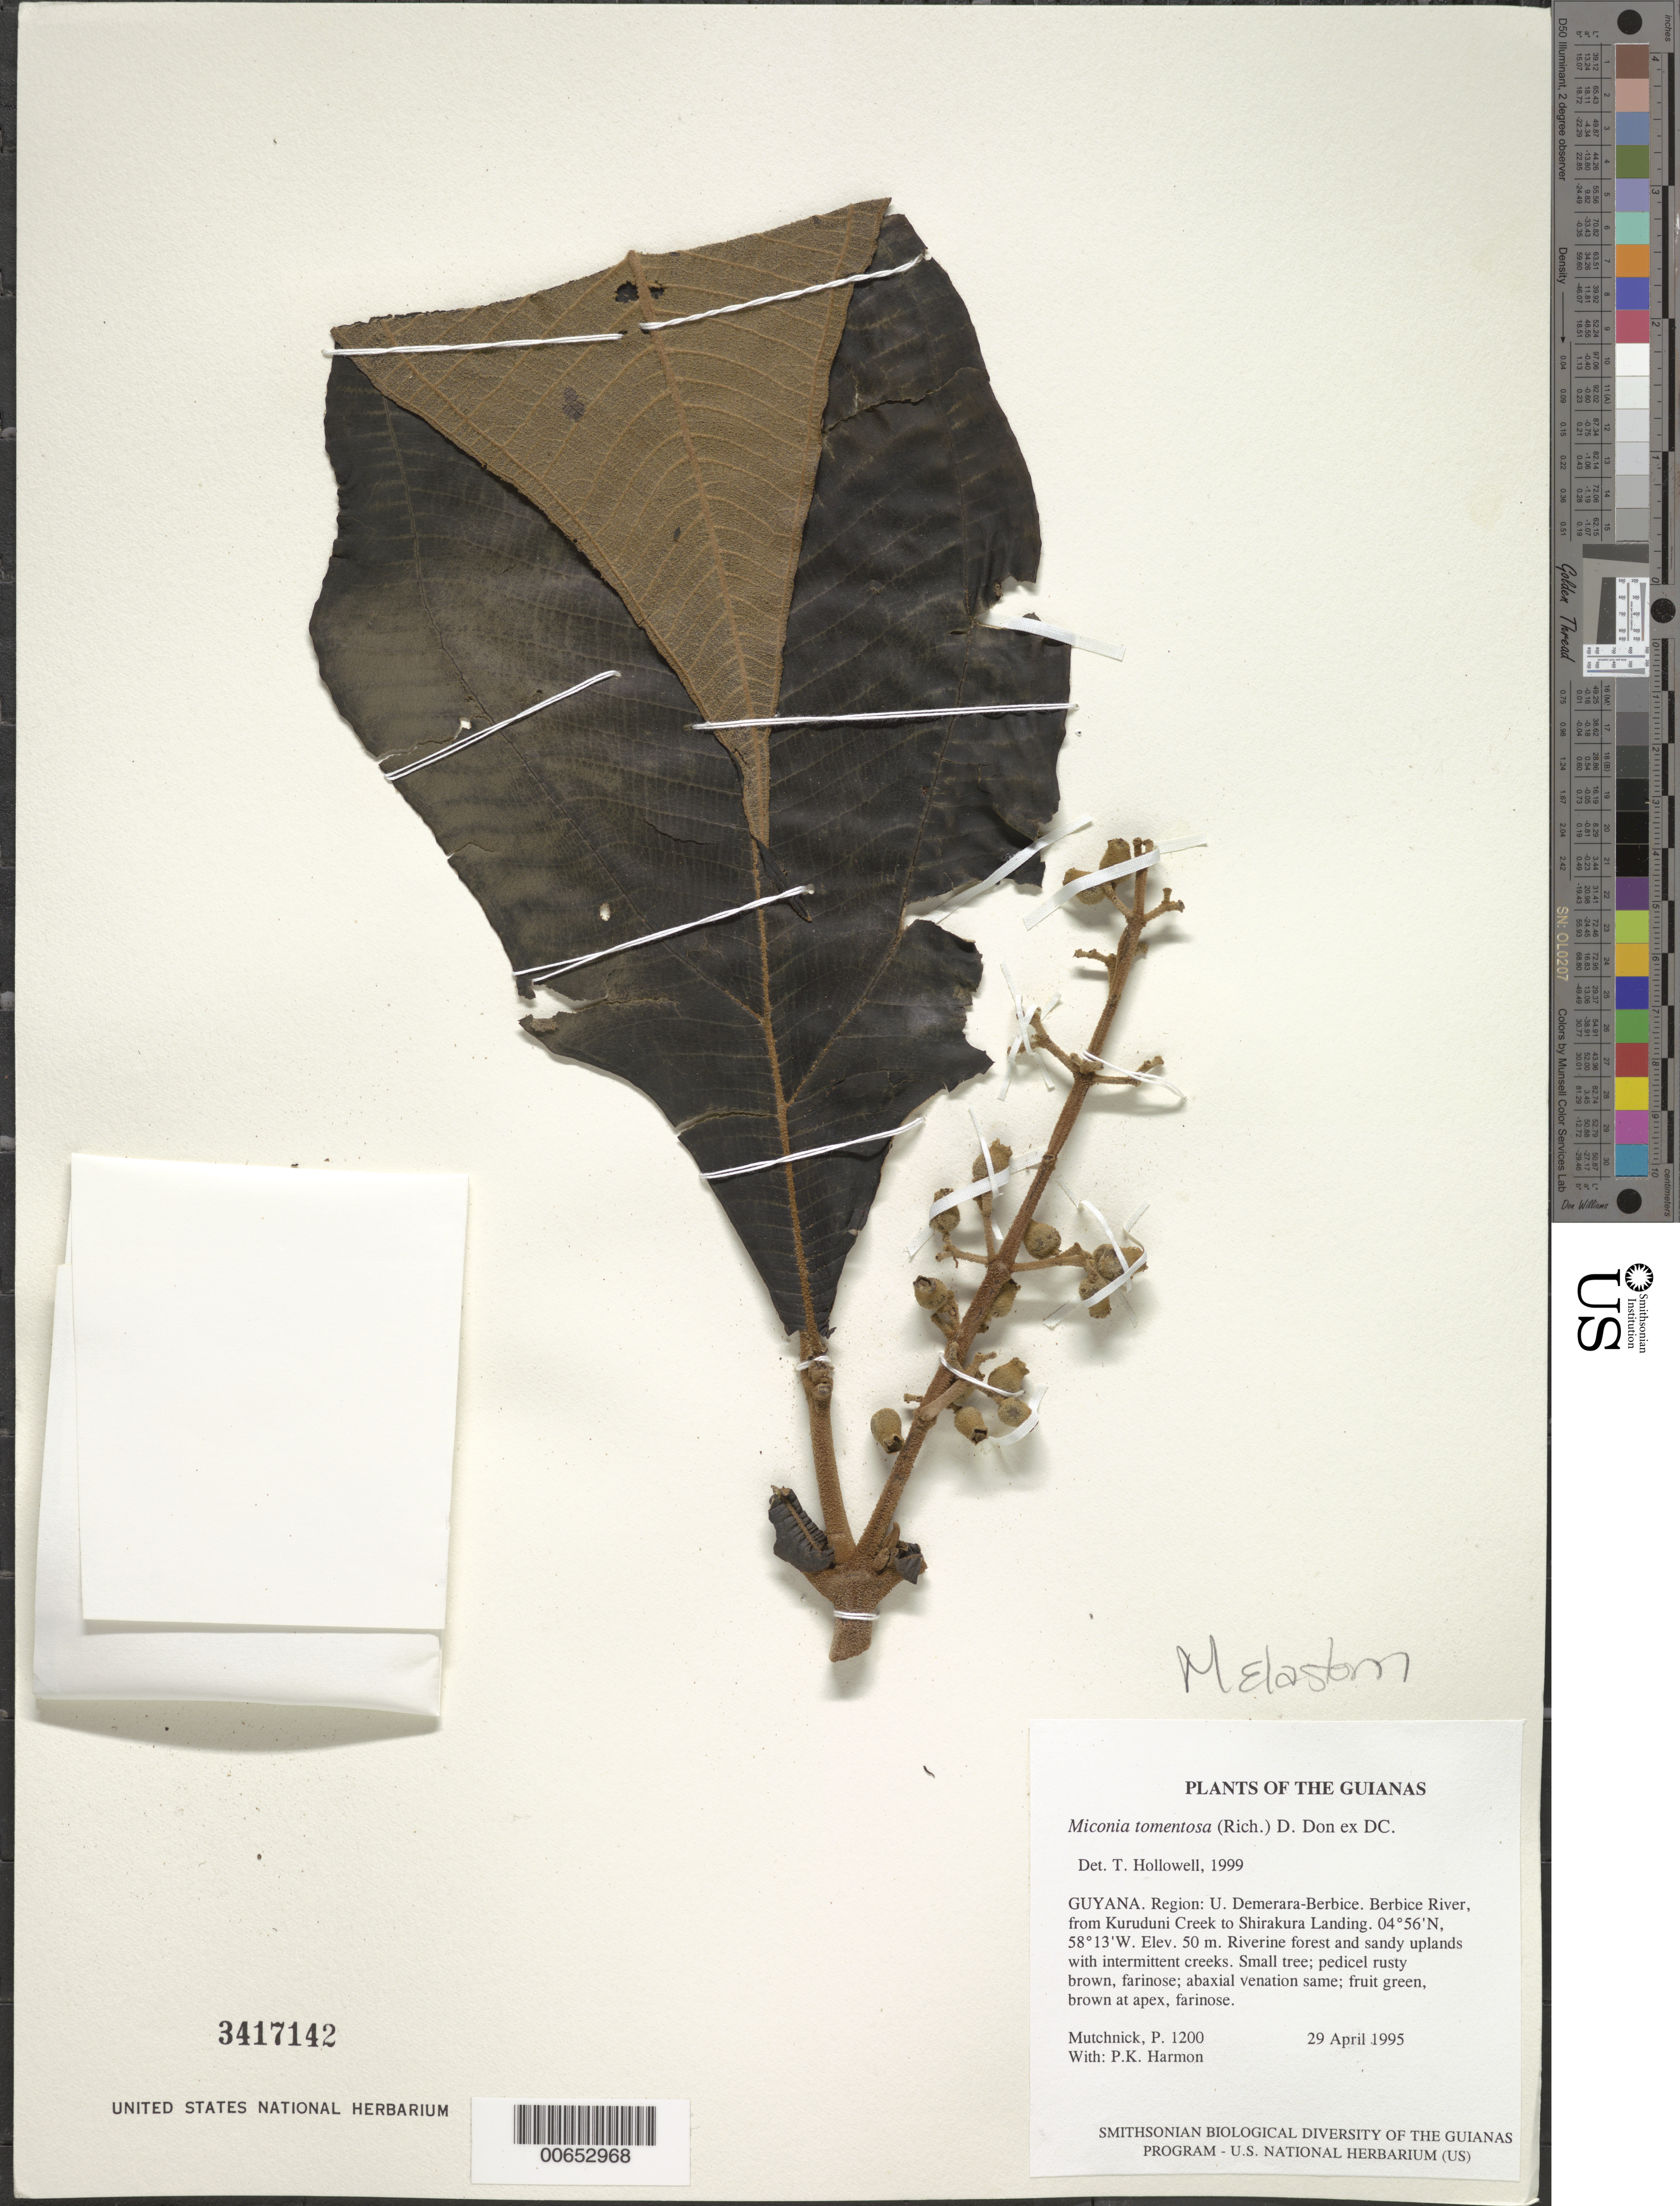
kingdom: Plantae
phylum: Tracheophyta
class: Magnoliopsida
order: Myrtales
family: Melastomataceae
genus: Miconia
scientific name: Miconia tomentosa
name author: (Rich.) D. Don ex DC.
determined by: Hollowell, T. H., (BOT), Smithsonian Institution - National Museum of Natural History (UNITED STATES)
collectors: P. Mutchnick & P. Harmon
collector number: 1200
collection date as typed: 29 April 1995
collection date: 1995-04-29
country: Guyana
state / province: U. Demerara-Berbice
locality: Berbice River, from Kuruduni Creek to Shirakura Landing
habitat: Riverine forest and sandy uplands with intermittent creeks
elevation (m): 50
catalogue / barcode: US 3417142